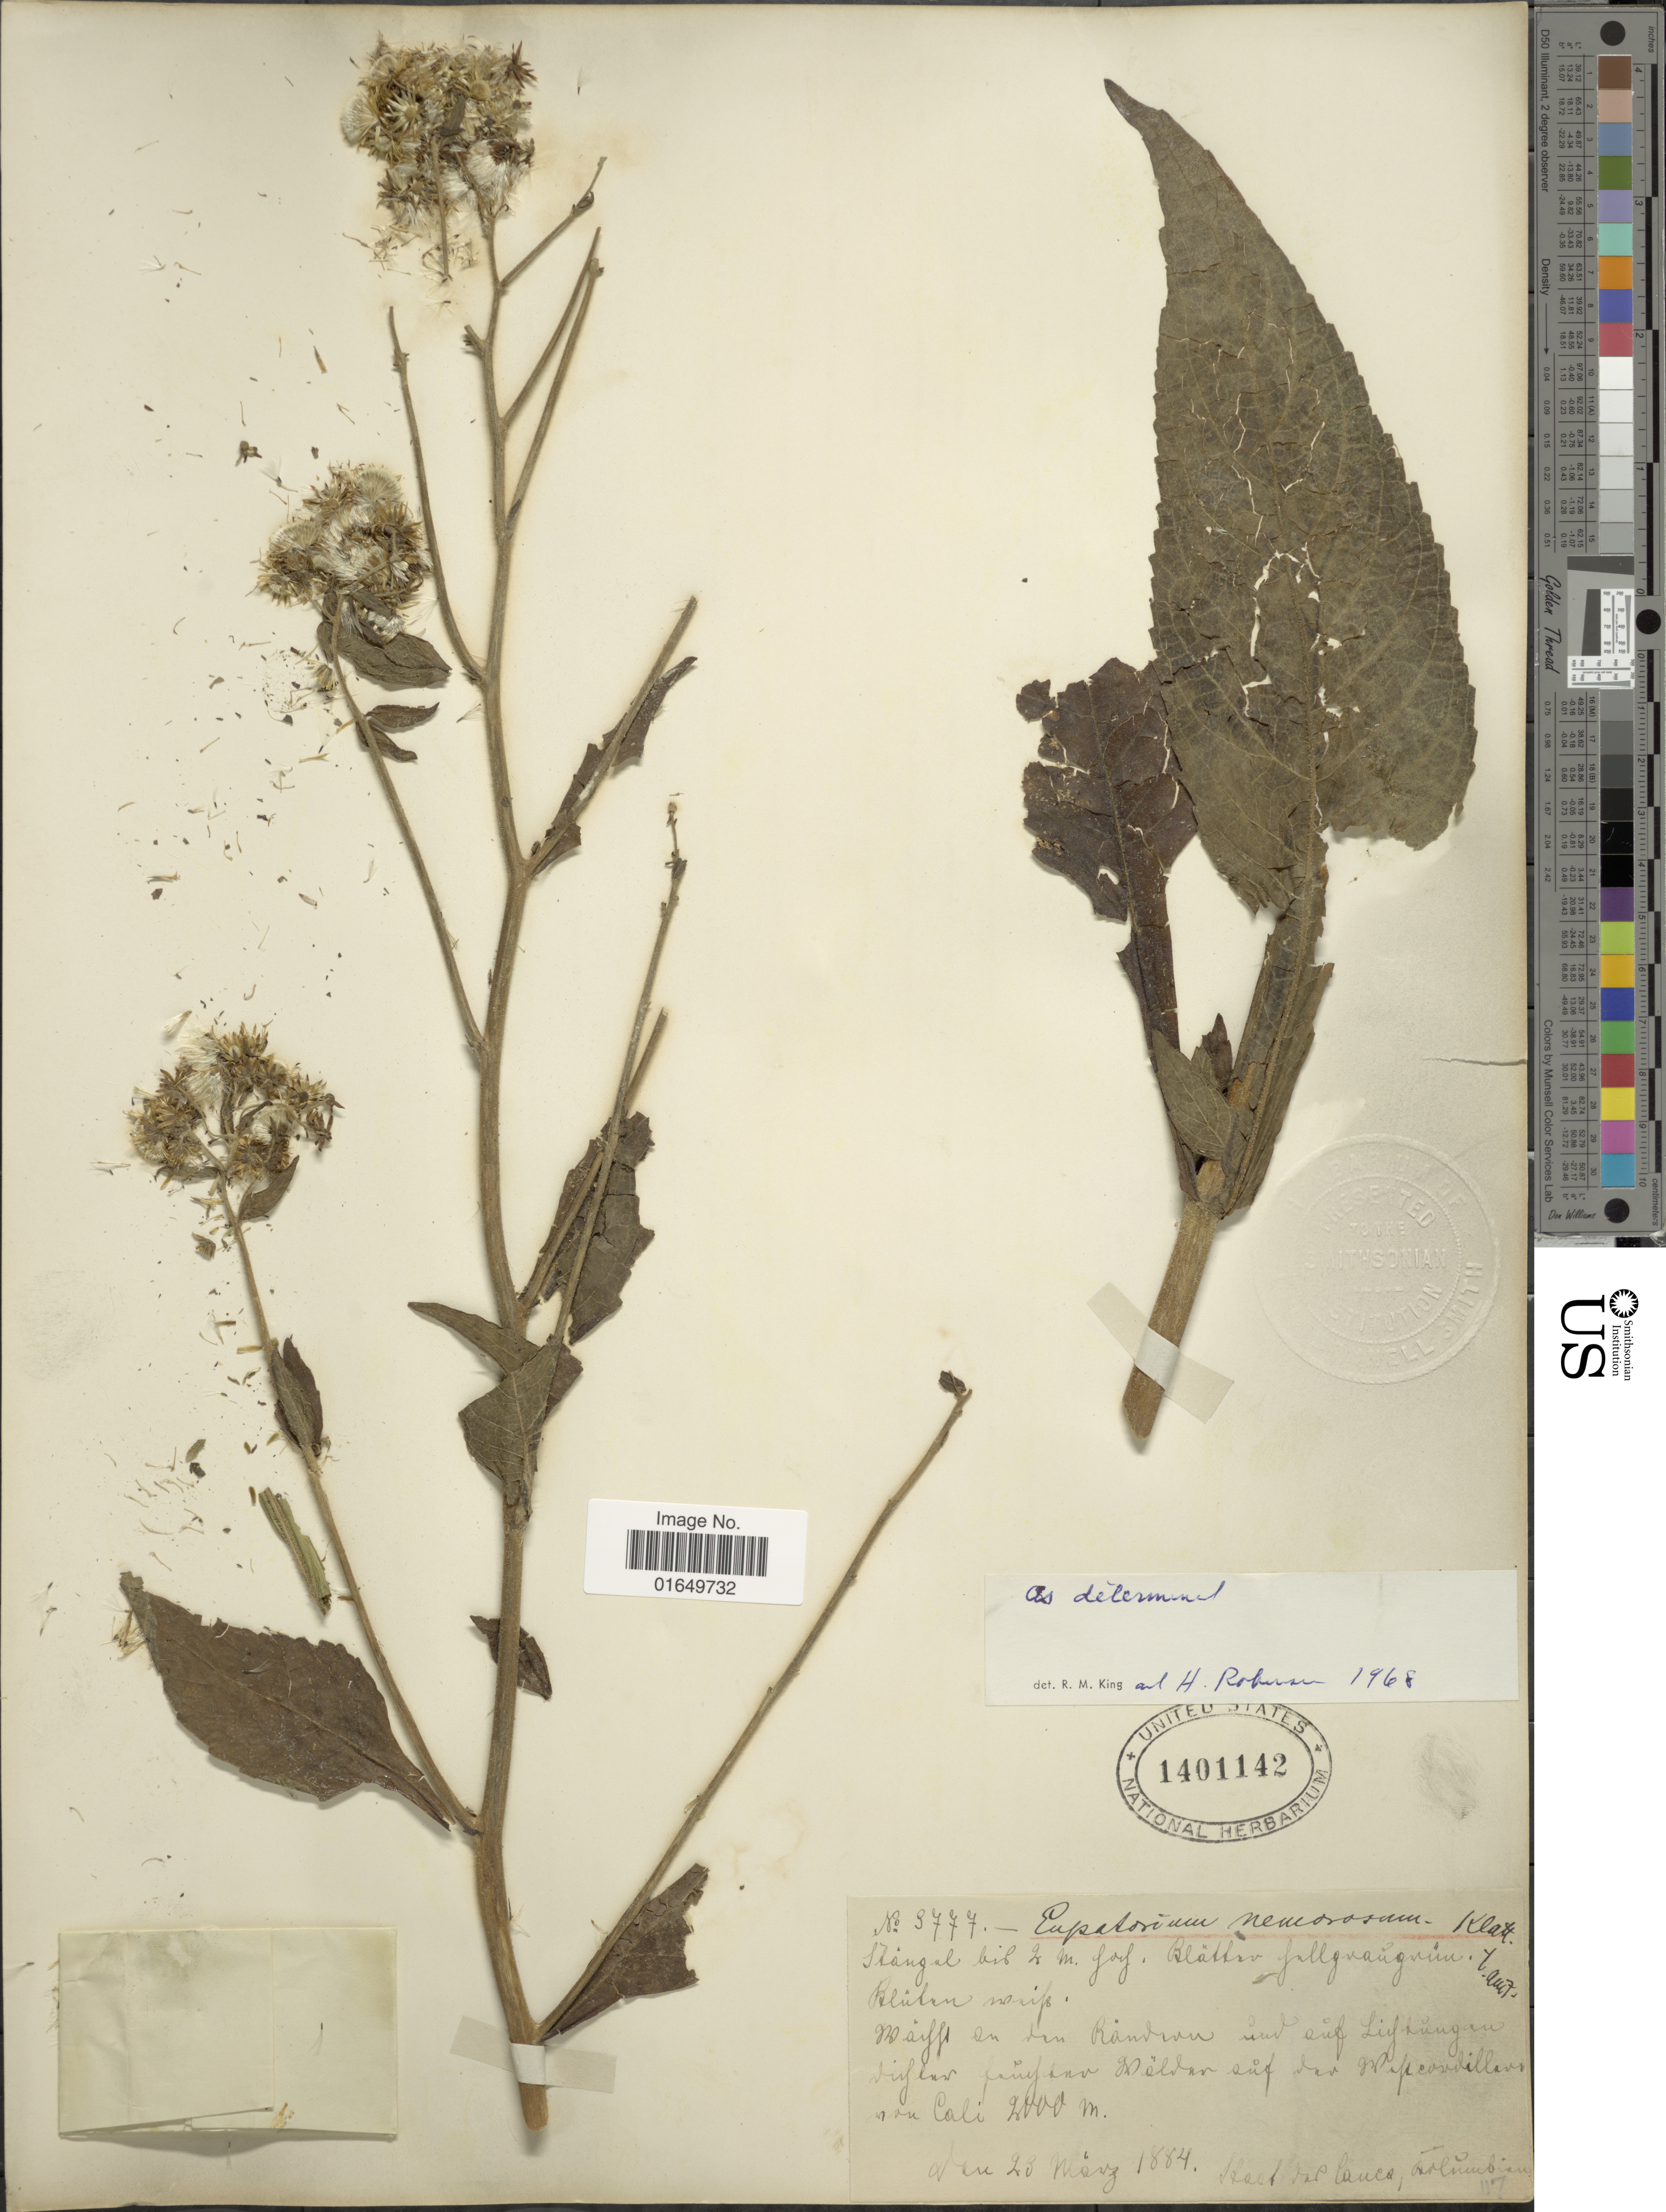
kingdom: Plantae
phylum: Tracheophyta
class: Magnoliopsida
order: Asterales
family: Asteraceae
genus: Polyanthina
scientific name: Polyanthina nemorosa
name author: (Klatt) R.M. King & H. Rob.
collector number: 3777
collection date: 1884-03-23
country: Colombia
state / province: Valle del Cauca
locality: Maiffi an den Randern und auf Lufhungen vilfur faufahn Walden auf den Westcordillere von Cali [interpreted]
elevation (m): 2000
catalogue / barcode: US 1401142